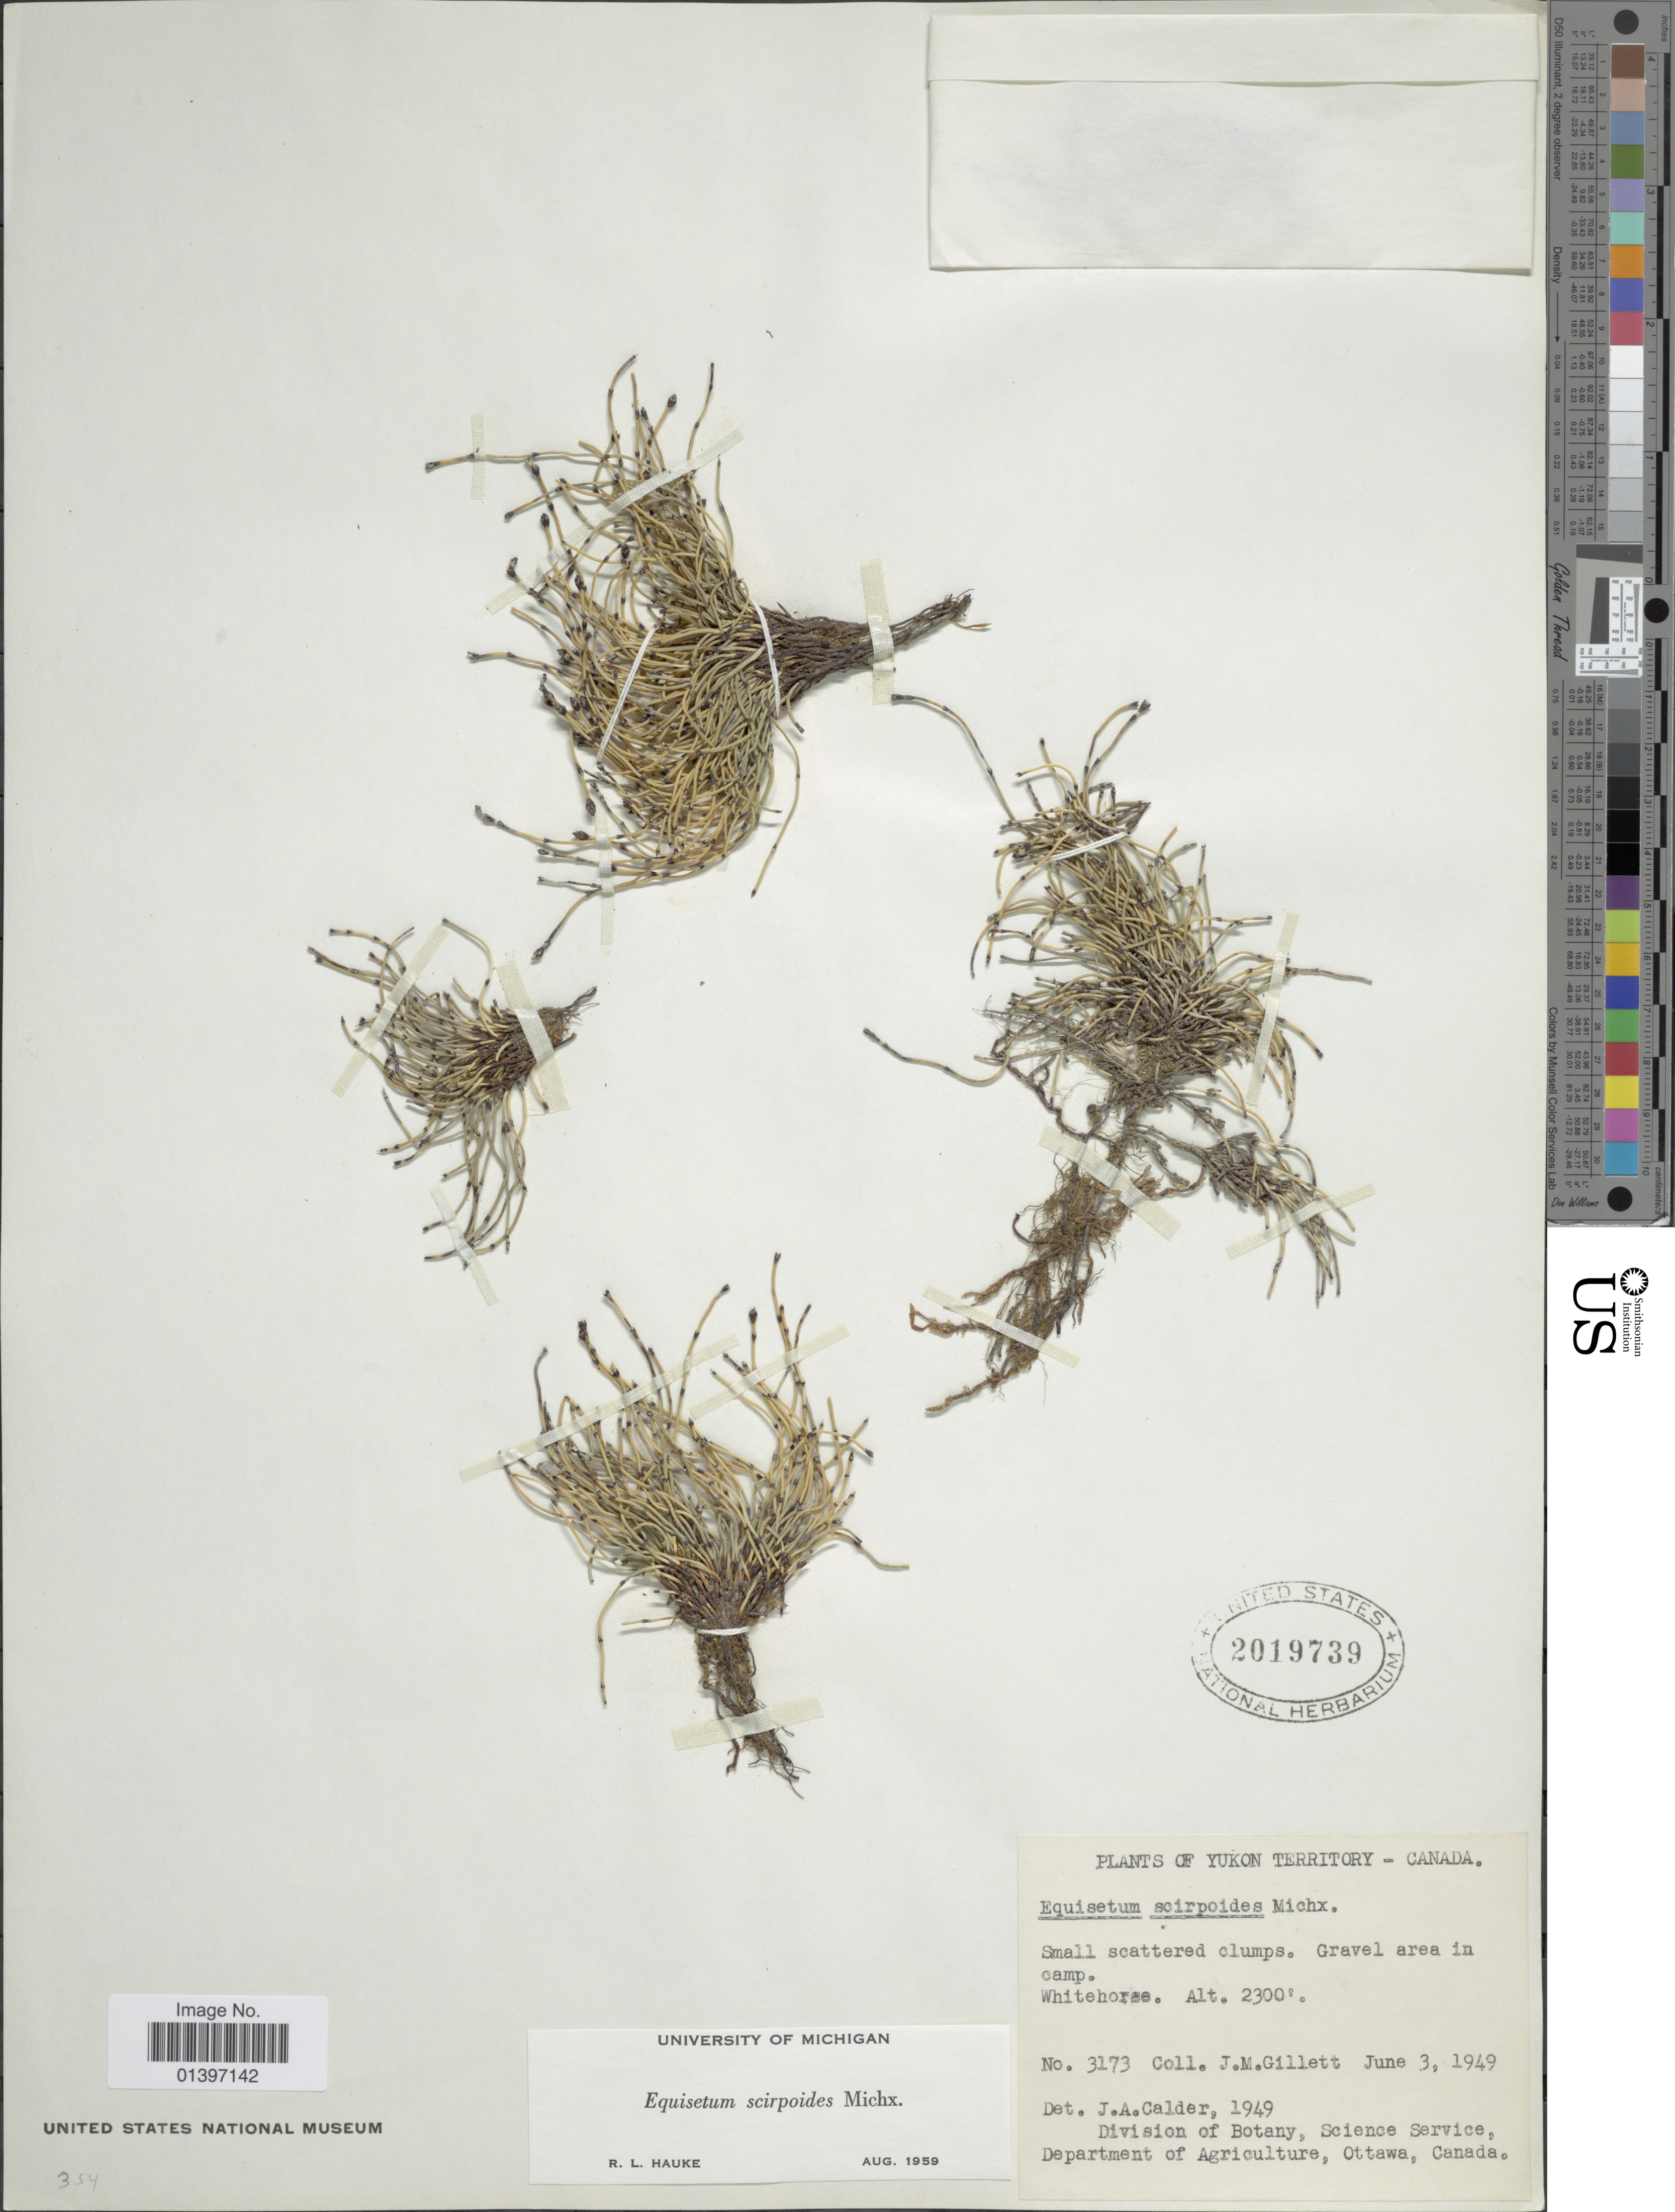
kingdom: Plantae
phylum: Tracheophyta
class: Polypodiopsida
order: Equisetales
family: Equisetaceae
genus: Equisetum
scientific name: Equisetum scirpoides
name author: Michx.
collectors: J. M. Gillett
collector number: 3173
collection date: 1949-06-03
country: Canada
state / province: Yukon Territory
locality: Small scattered clumps, gravel area in camp, Whitehorse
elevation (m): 701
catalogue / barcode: US 2019739